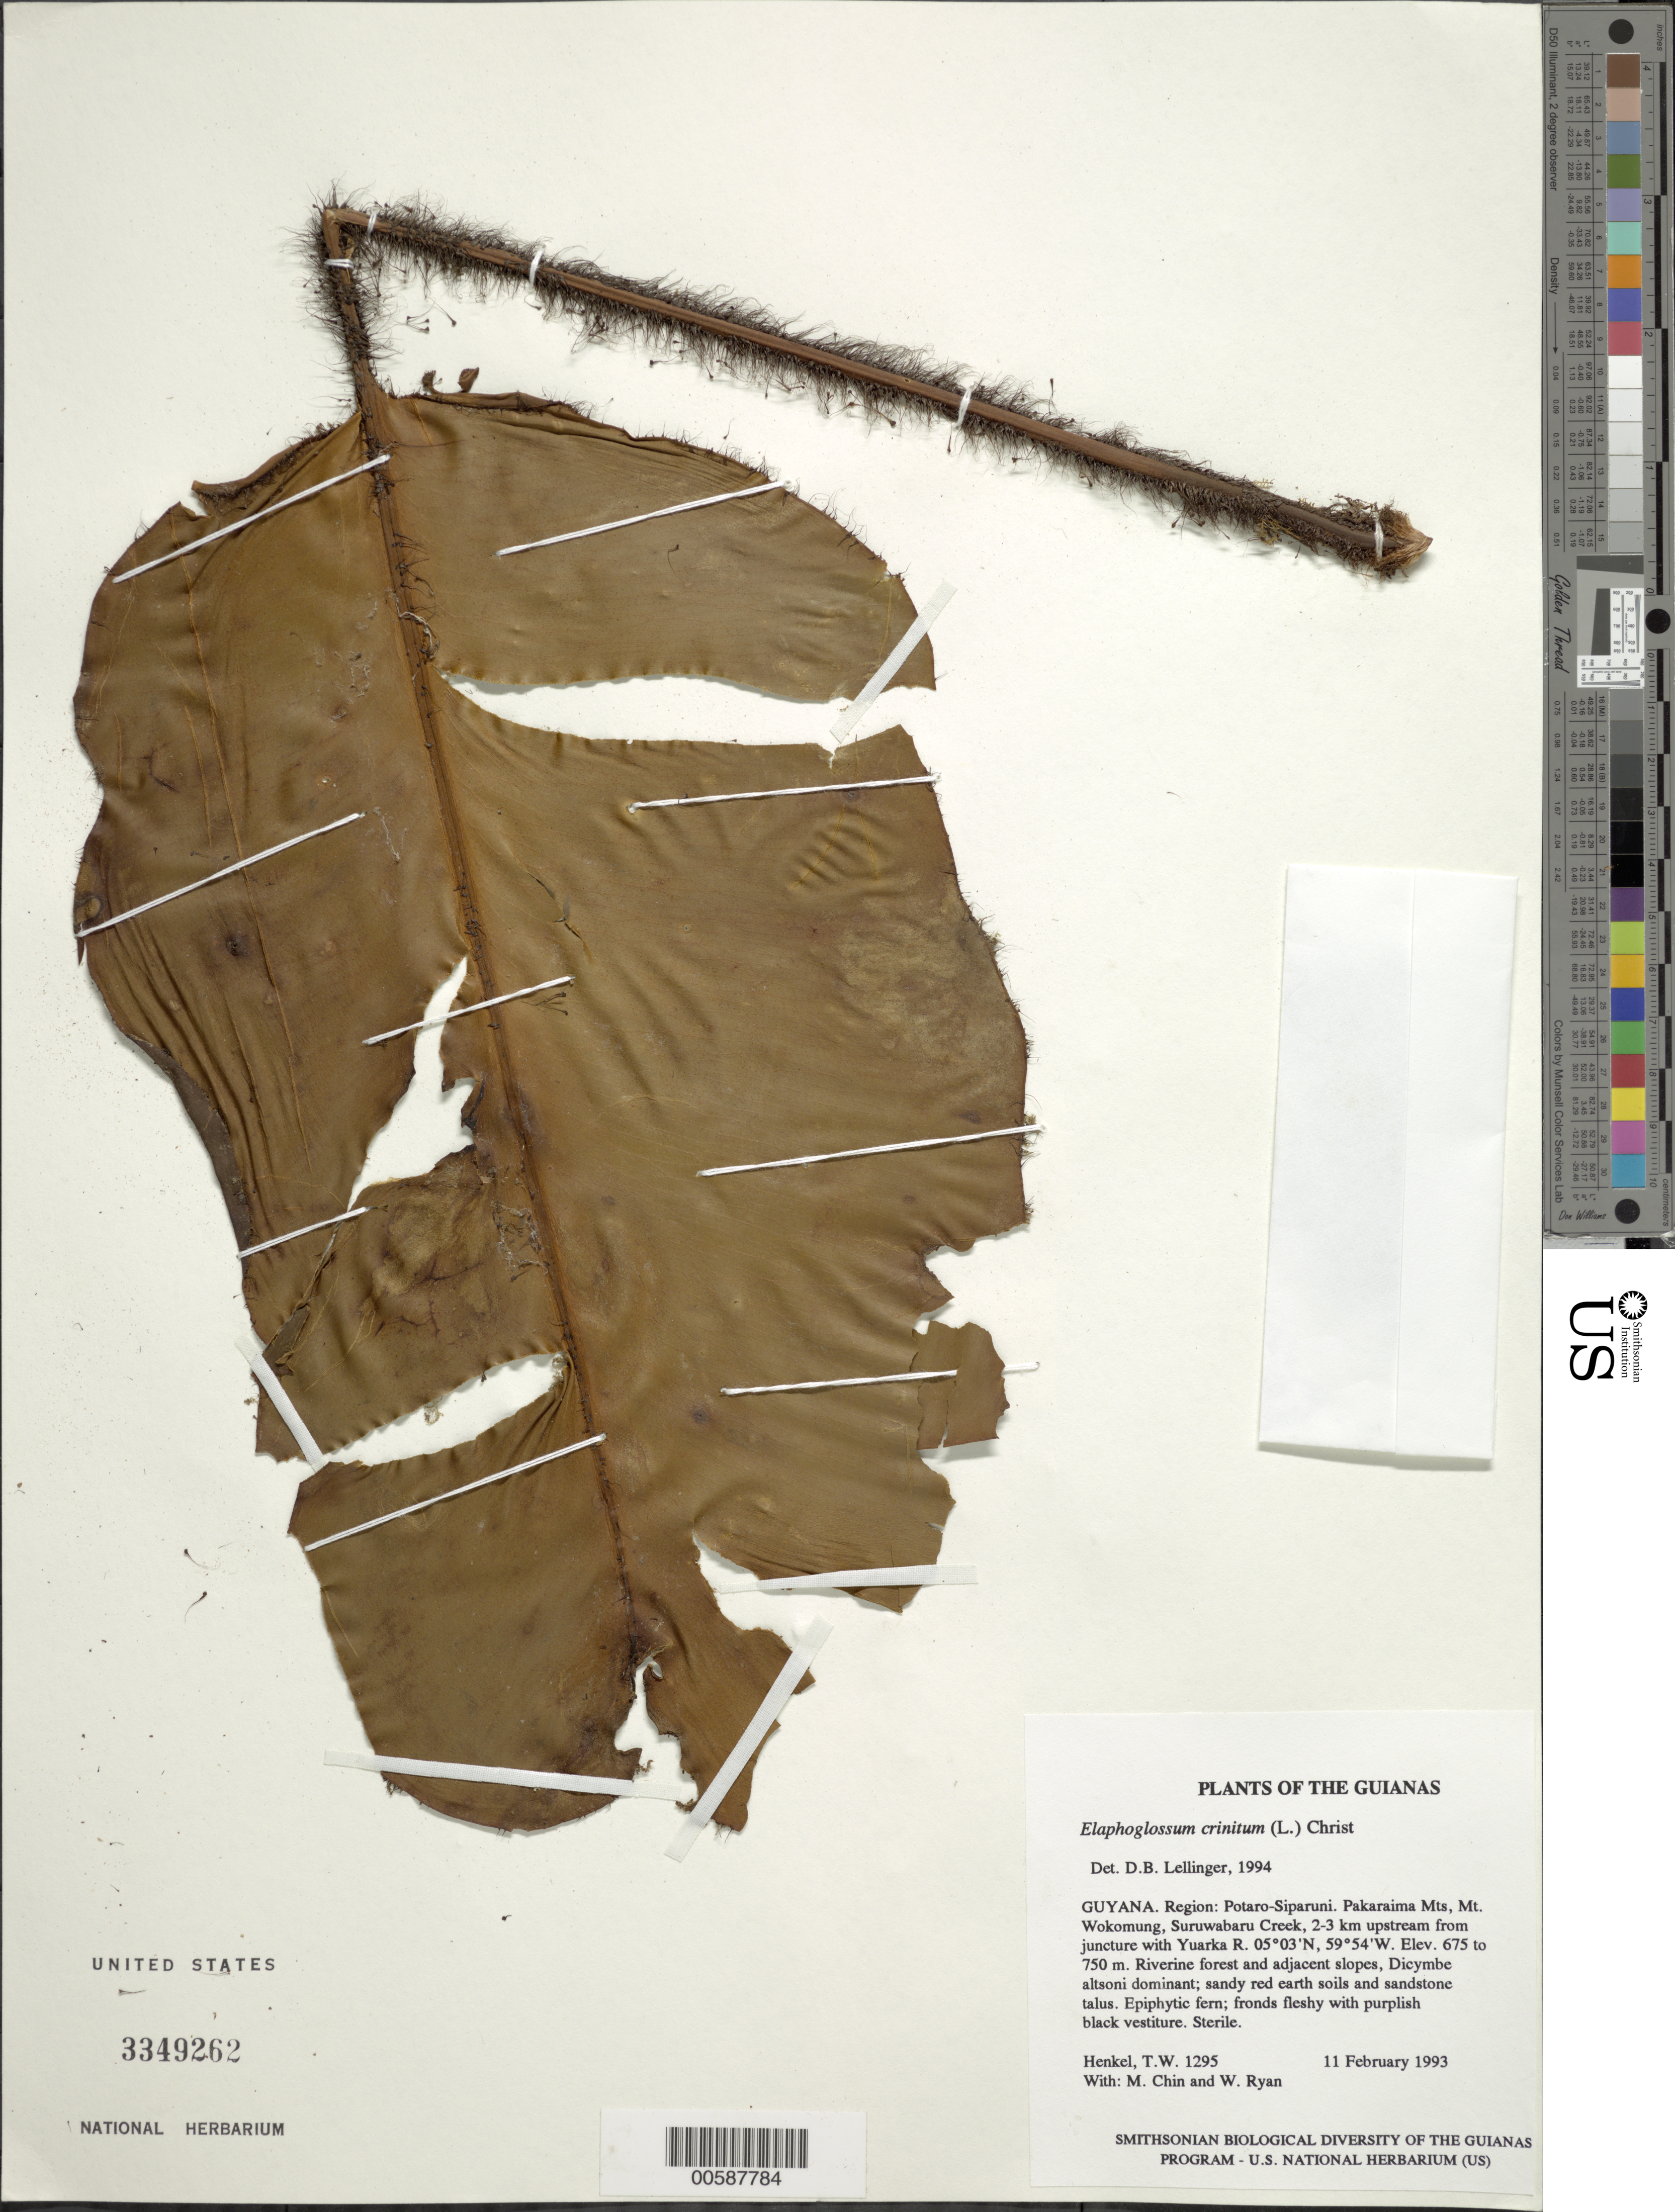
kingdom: Plantae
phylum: Tracheophyta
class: Polypodiopsida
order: Polypodiales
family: Dryopteridaceae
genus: Elaphoglossum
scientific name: Elaphoglossum crinitum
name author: (L.) Christ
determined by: Lellinger, David B., (BOT), Smithsonian Institution - National Museum of Natural History (UNITED STATES)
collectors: T. Henkel, M. Chin & W. Ryan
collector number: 1295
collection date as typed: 11 February 1993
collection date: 1993-02-11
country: Guyana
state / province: Potaro-Siparuni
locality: Pakaraima Mts, Mt. Wokomung, Suruwabaru Creek, 2-3 km upstream from juncture with Yuarka R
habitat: Riverine forest and adjacent slopes, Dicymbe altsoni dominant; sandy red earth soils and sandstone talus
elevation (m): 675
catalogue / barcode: US 3349262